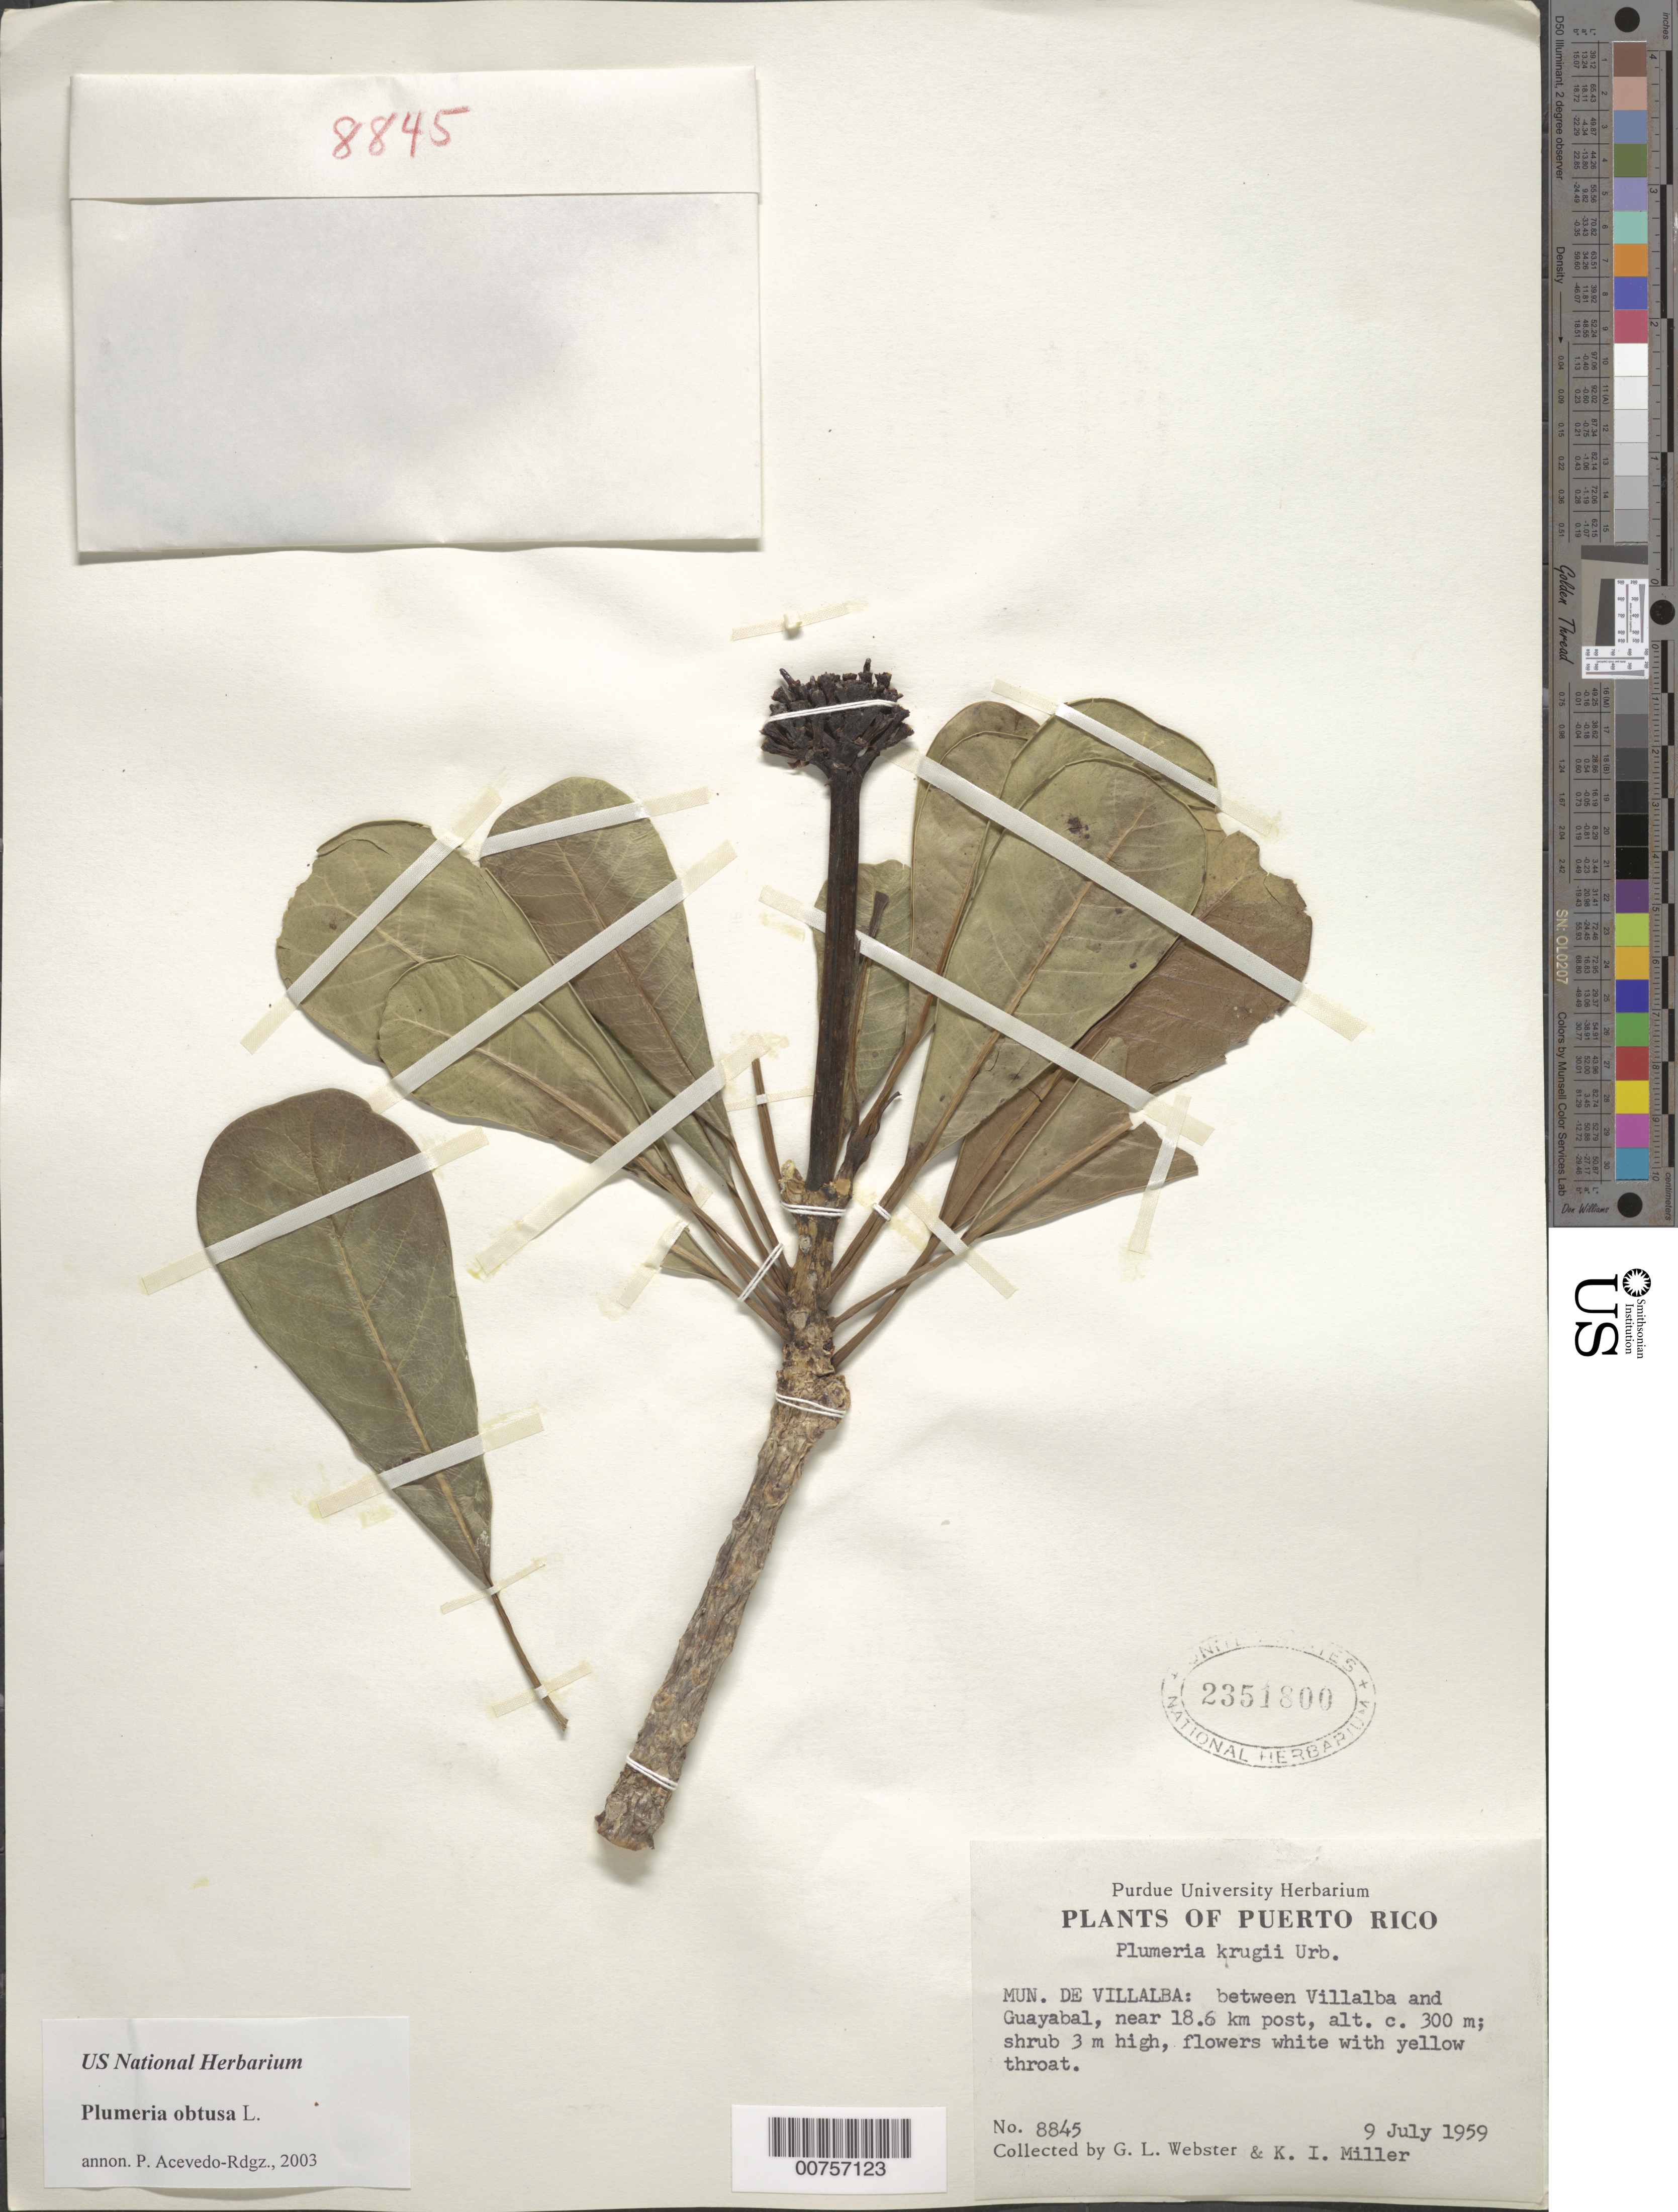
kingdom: Plantae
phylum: Tracheophyta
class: Magnoliopsida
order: Gentianales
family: Apocynaceae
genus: Plumeria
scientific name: Plumeria obtusa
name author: L.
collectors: G. L. Webster & K. I. Miller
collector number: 8845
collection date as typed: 09 Jul 1959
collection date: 1959-07-09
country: Puerto Rico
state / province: Villalba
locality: Mun. de Villalba: between Villalba and Guayabal, near 18.6 km post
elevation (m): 300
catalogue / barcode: US 2351800